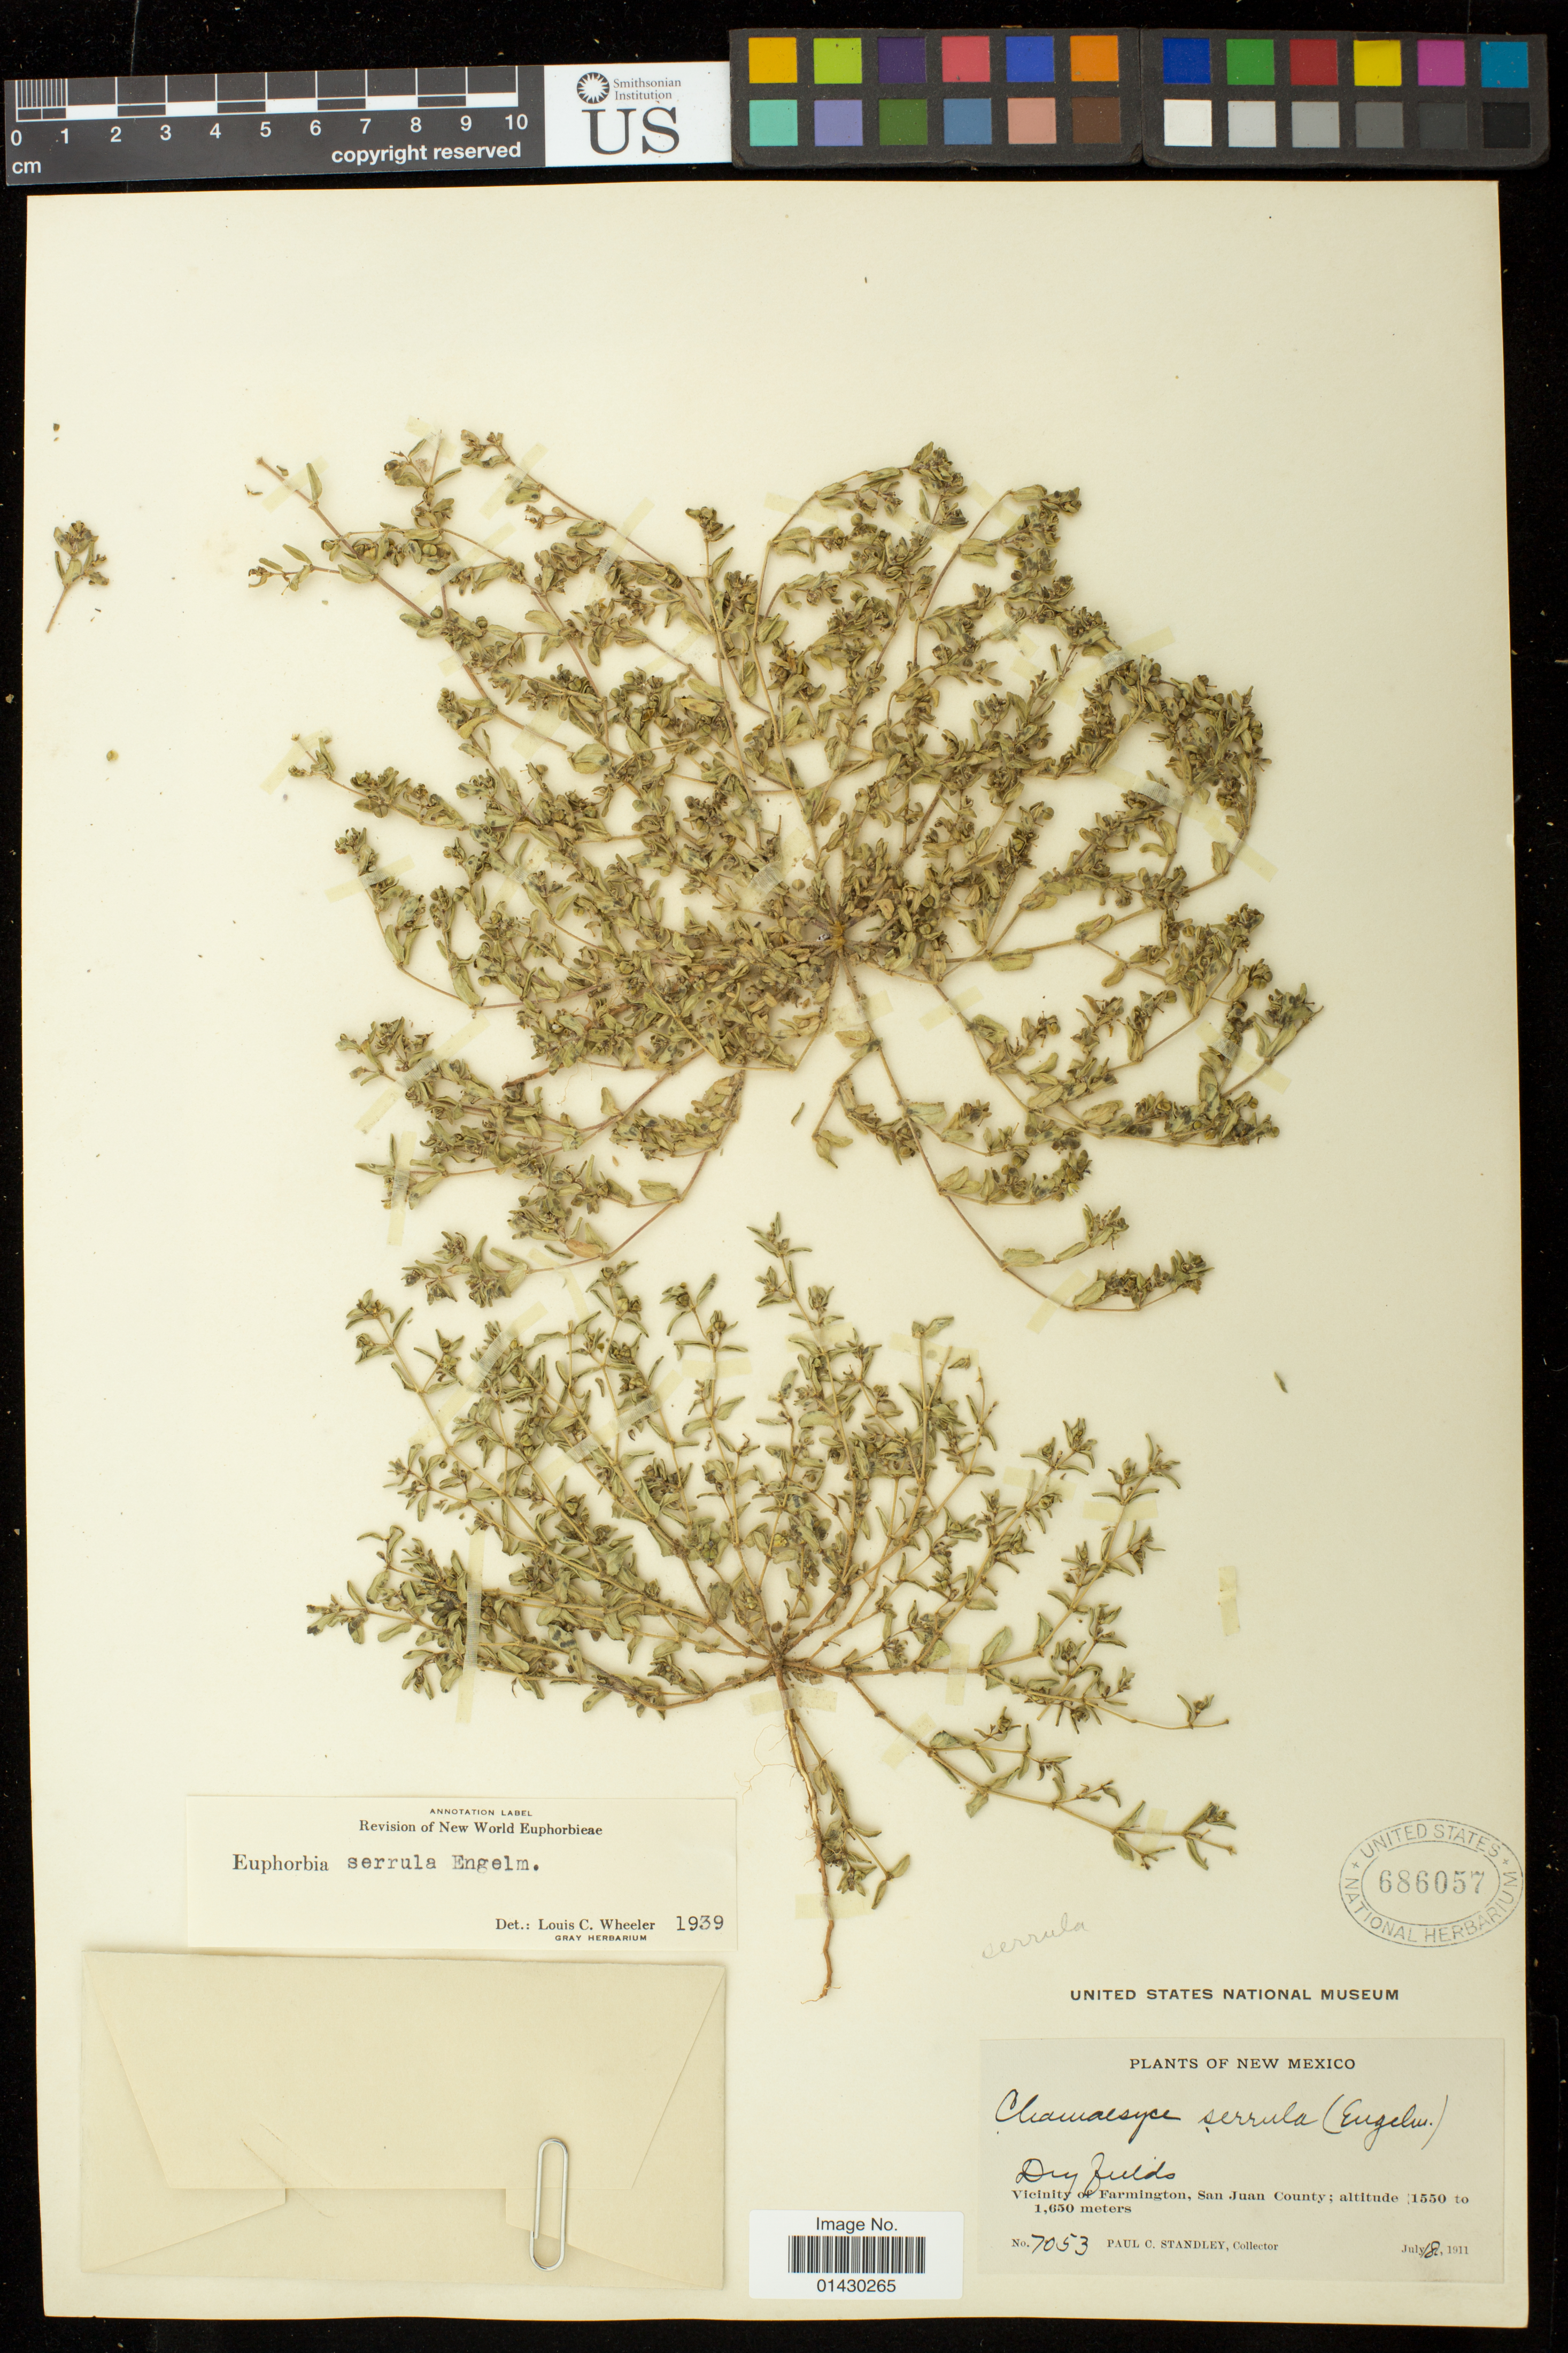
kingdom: Plantae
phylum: Tracheophyta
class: Magnoliopsida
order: Malpighiales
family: Euphorbiaceae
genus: Euphorbia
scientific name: Euphorbia serrula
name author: Engelm. in Emory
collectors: P. C. Standley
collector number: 7053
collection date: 1911-07-18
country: United States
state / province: New Mexico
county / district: San Juan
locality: Vicinity of Farmington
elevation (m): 1550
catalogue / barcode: US 686057